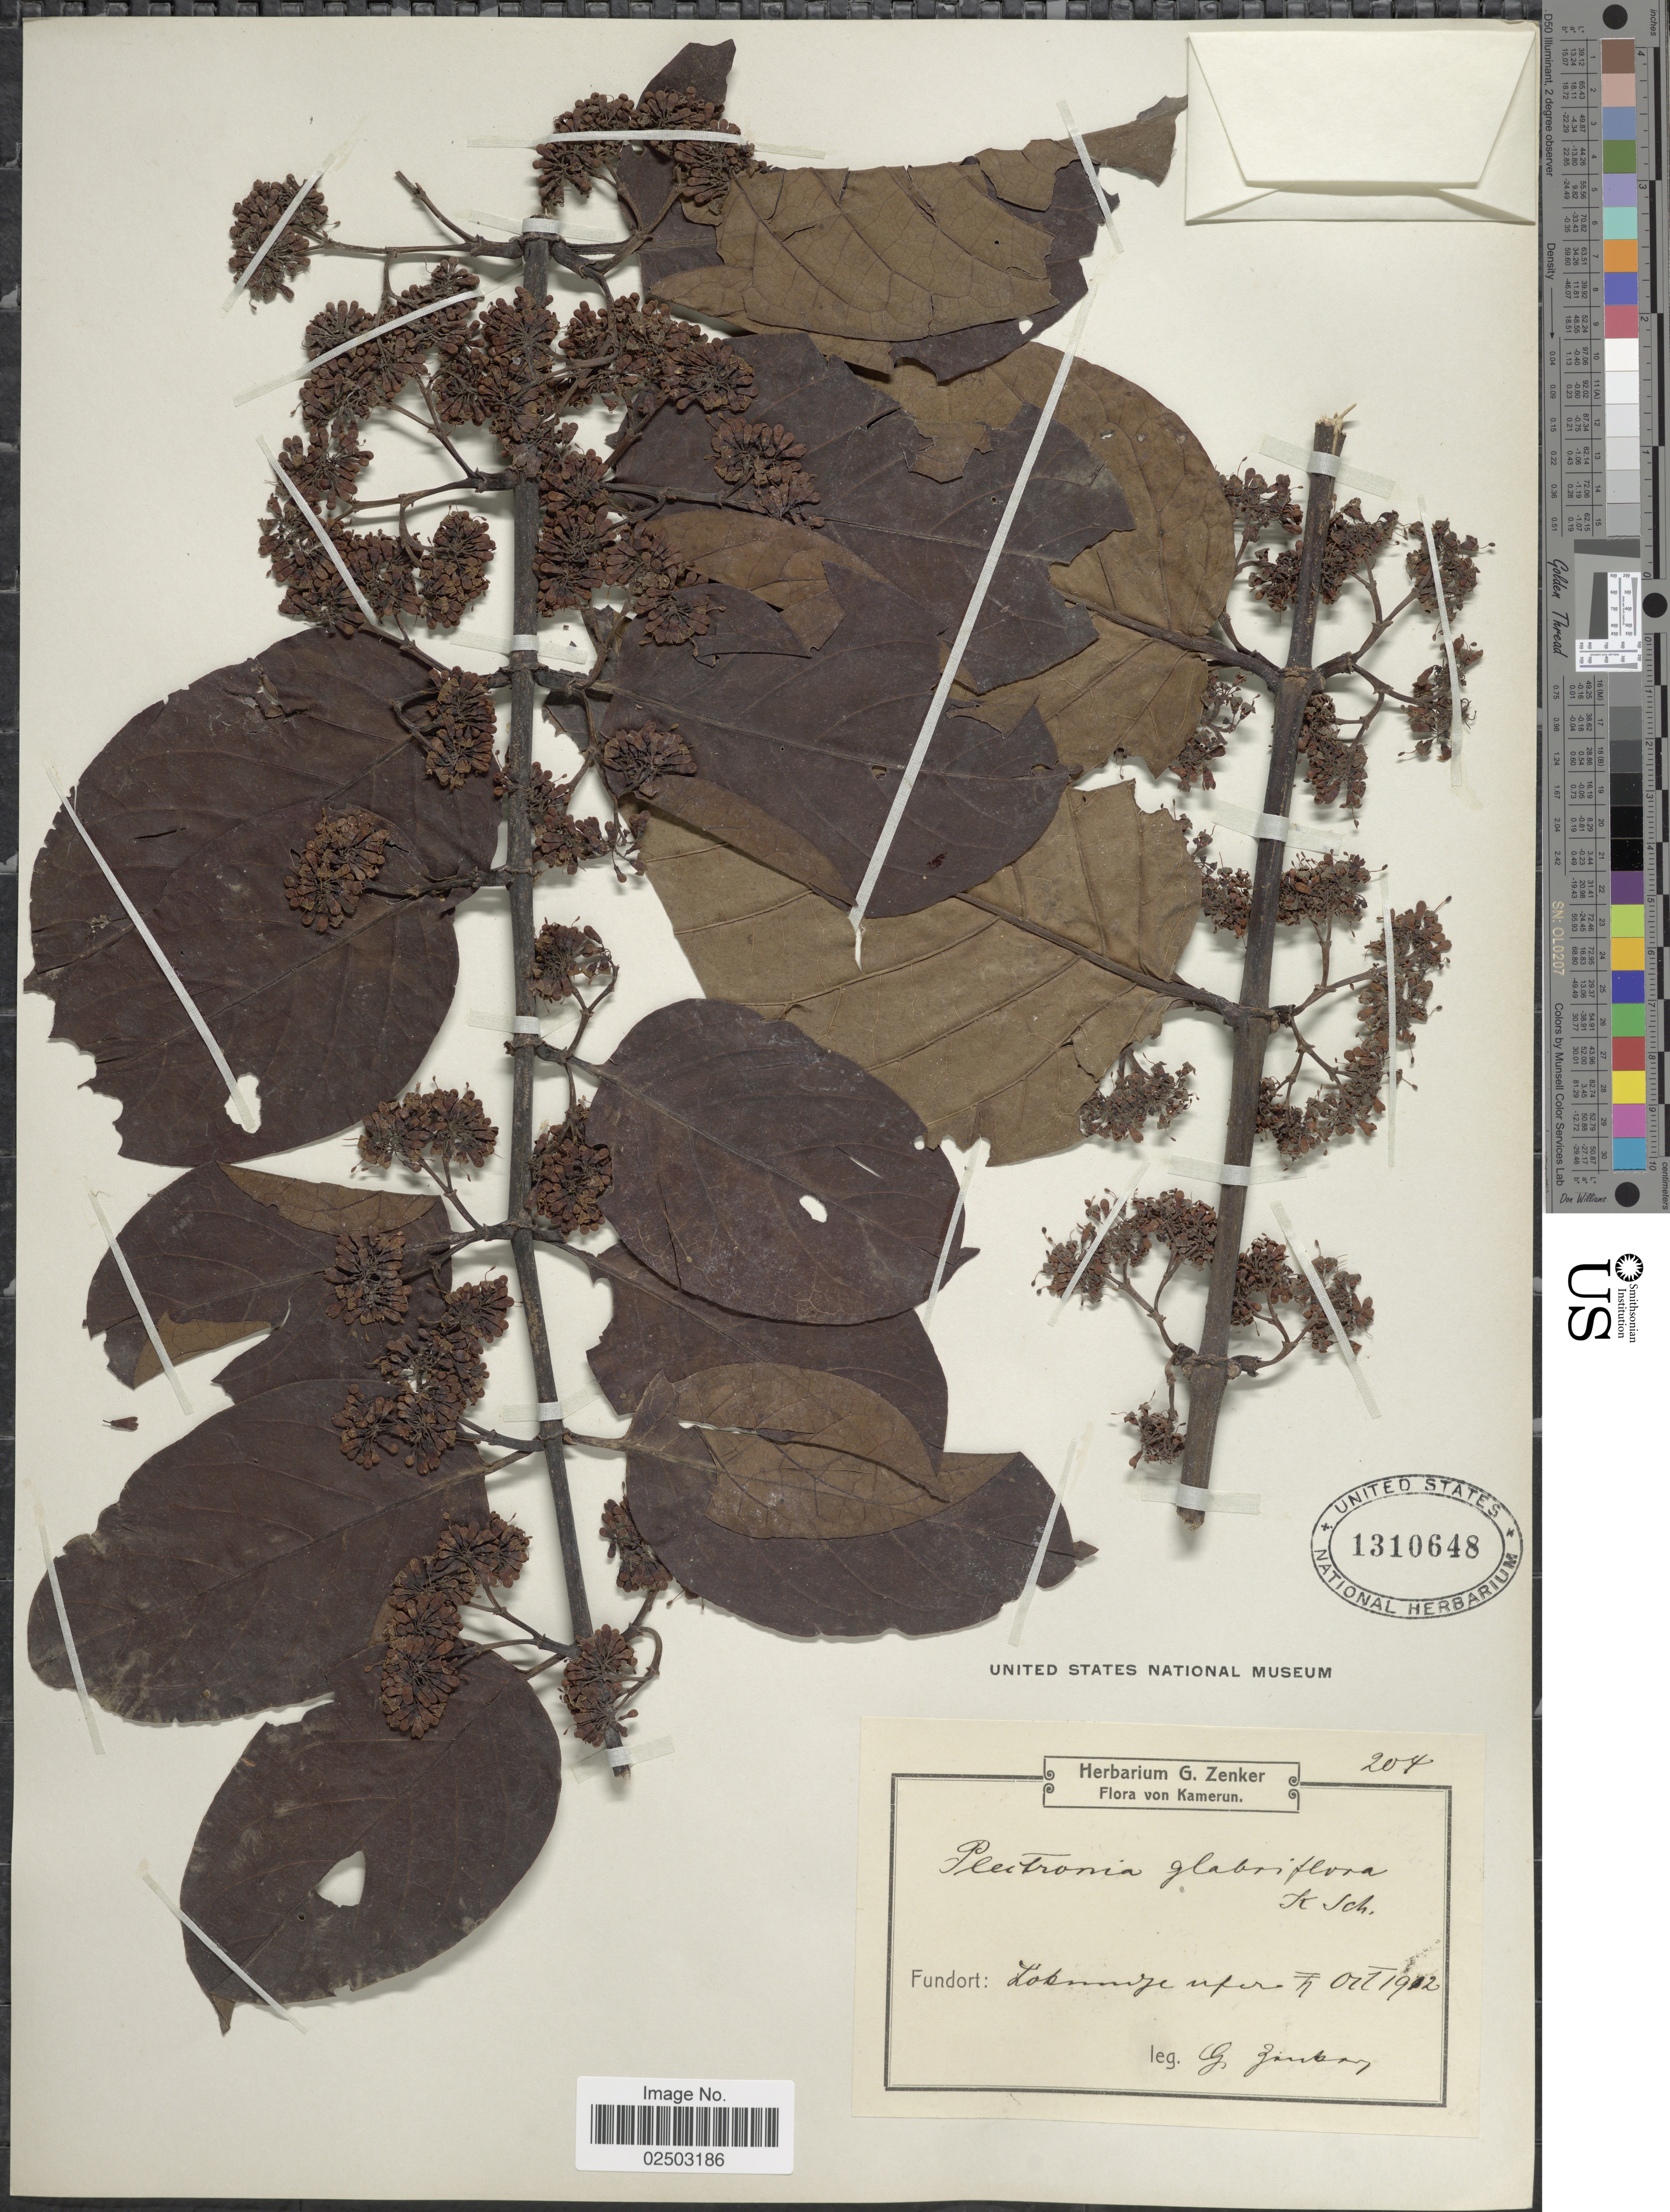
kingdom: Plantae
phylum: Tracheophyta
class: Magnoliopsida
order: Gentianales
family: Rubiaceae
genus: Canthium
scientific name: Canthium glabriflorum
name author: Hiern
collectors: G. A. Zenker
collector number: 204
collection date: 1912-10-04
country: Cameroon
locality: Kamerun, Lokundje ufer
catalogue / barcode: US 1310648